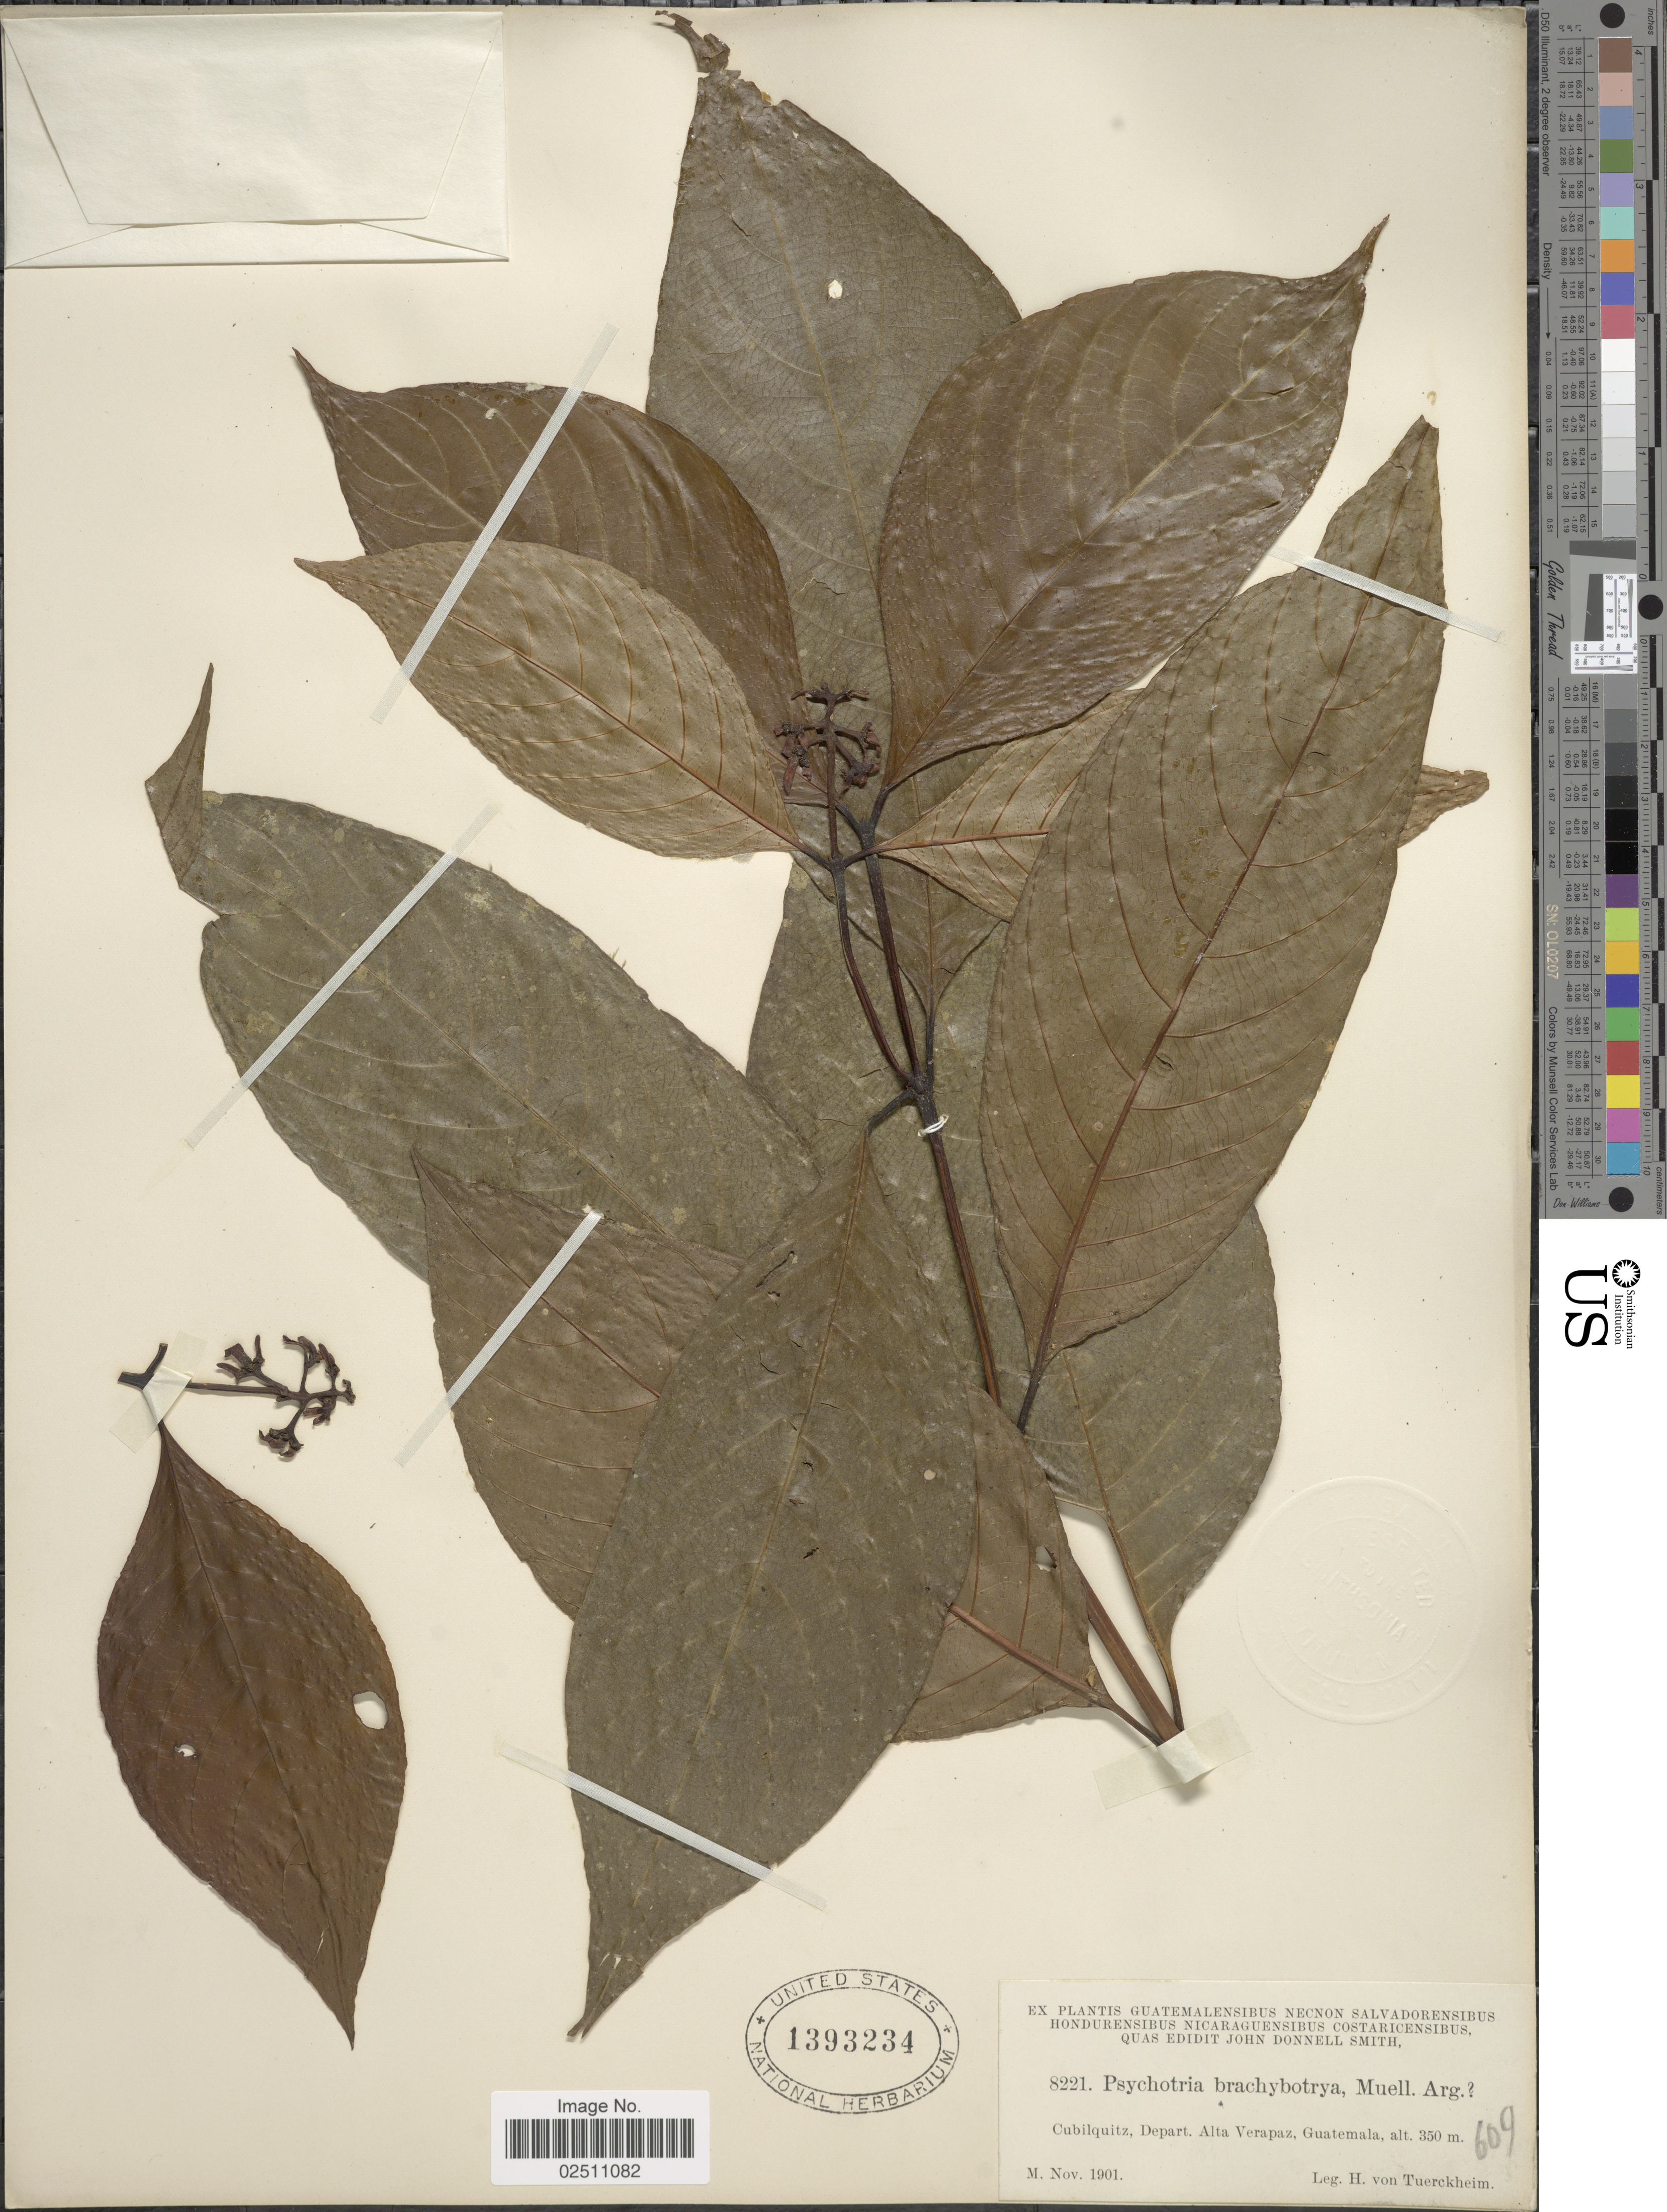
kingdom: Plantae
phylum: Tracheophyta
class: Magnoliopsida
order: Gentianales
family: Rubiaceae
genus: Psychotria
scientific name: Psychotria involucrata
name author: Sw.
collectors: H. von Türckheim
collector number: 8221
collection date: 1901-11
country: Guatemala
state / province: Alta Verapaz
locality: Cubilquitz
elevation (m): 350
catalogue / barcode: US 1393234